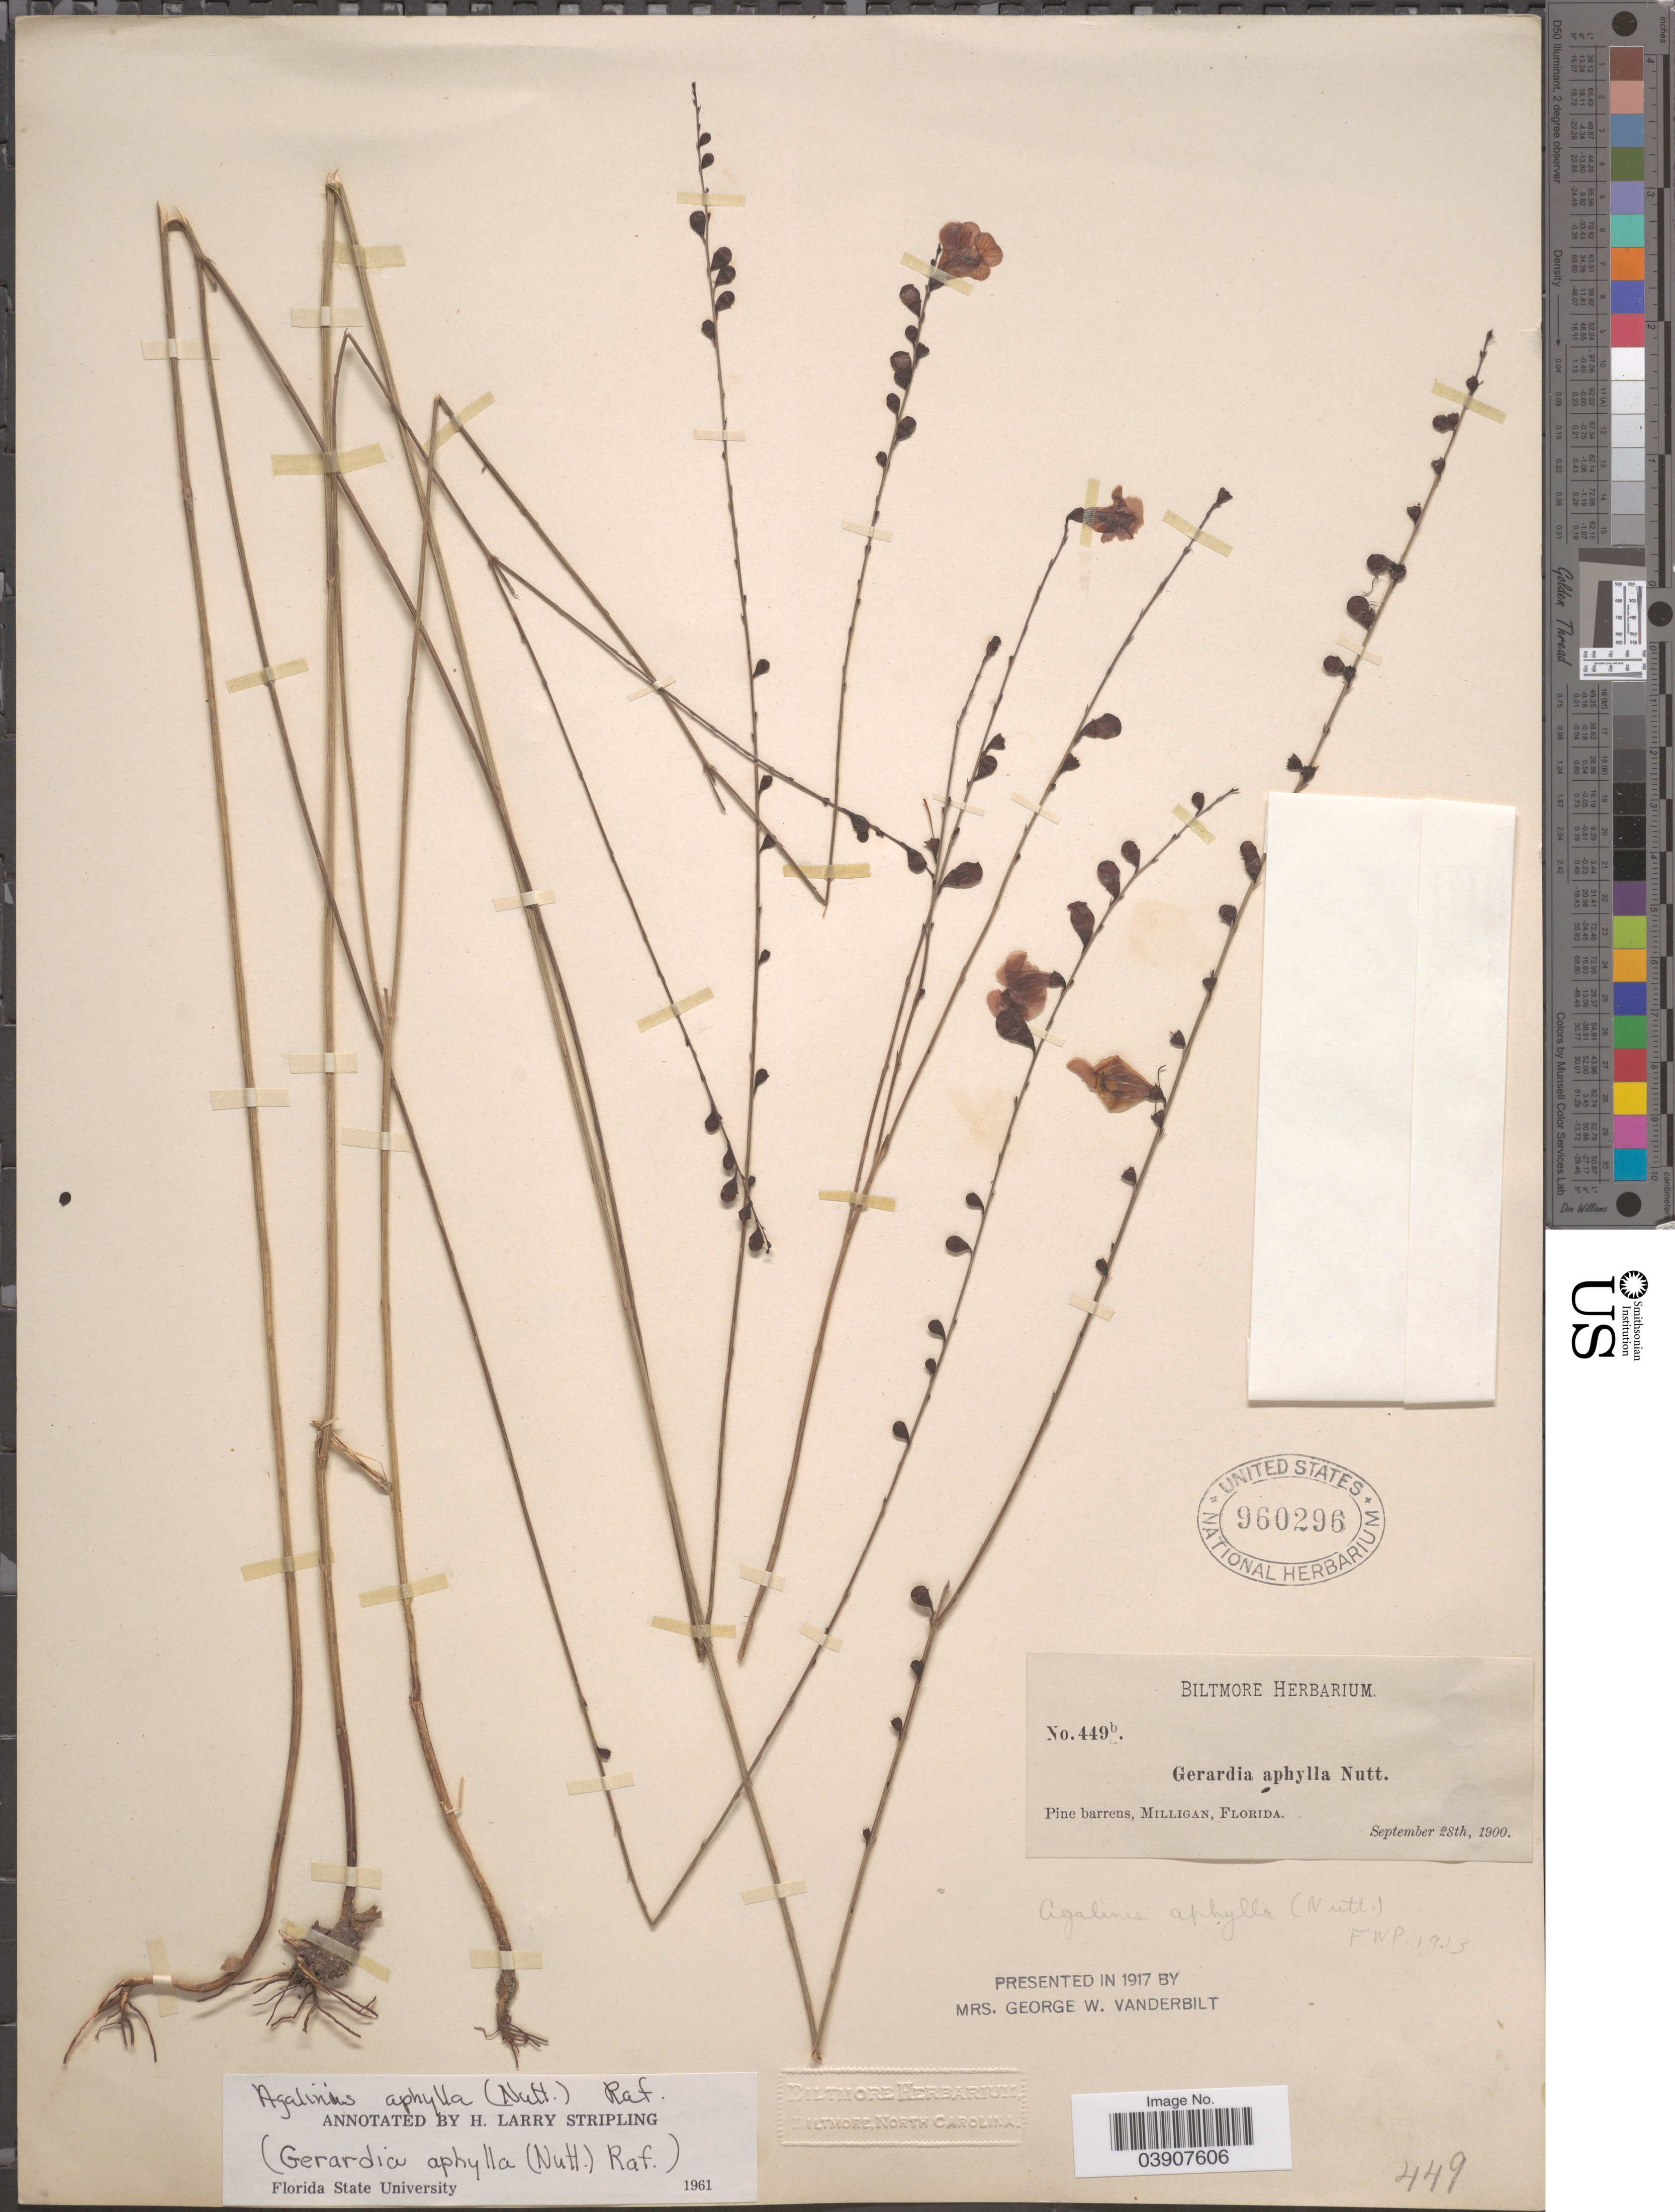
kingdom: Plantae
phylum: Tracheophyta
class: Magnoliopsida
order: Lamiales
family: Orobanchaceae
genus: Agalinis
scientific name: Agalinis aphylla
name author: (Nutt.) Raf.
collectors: ex herb. Biltmore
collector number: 449b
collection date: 1900-09-28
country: United States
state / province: Florida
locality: Pine barrens, Milligan.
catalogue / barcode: US 960296